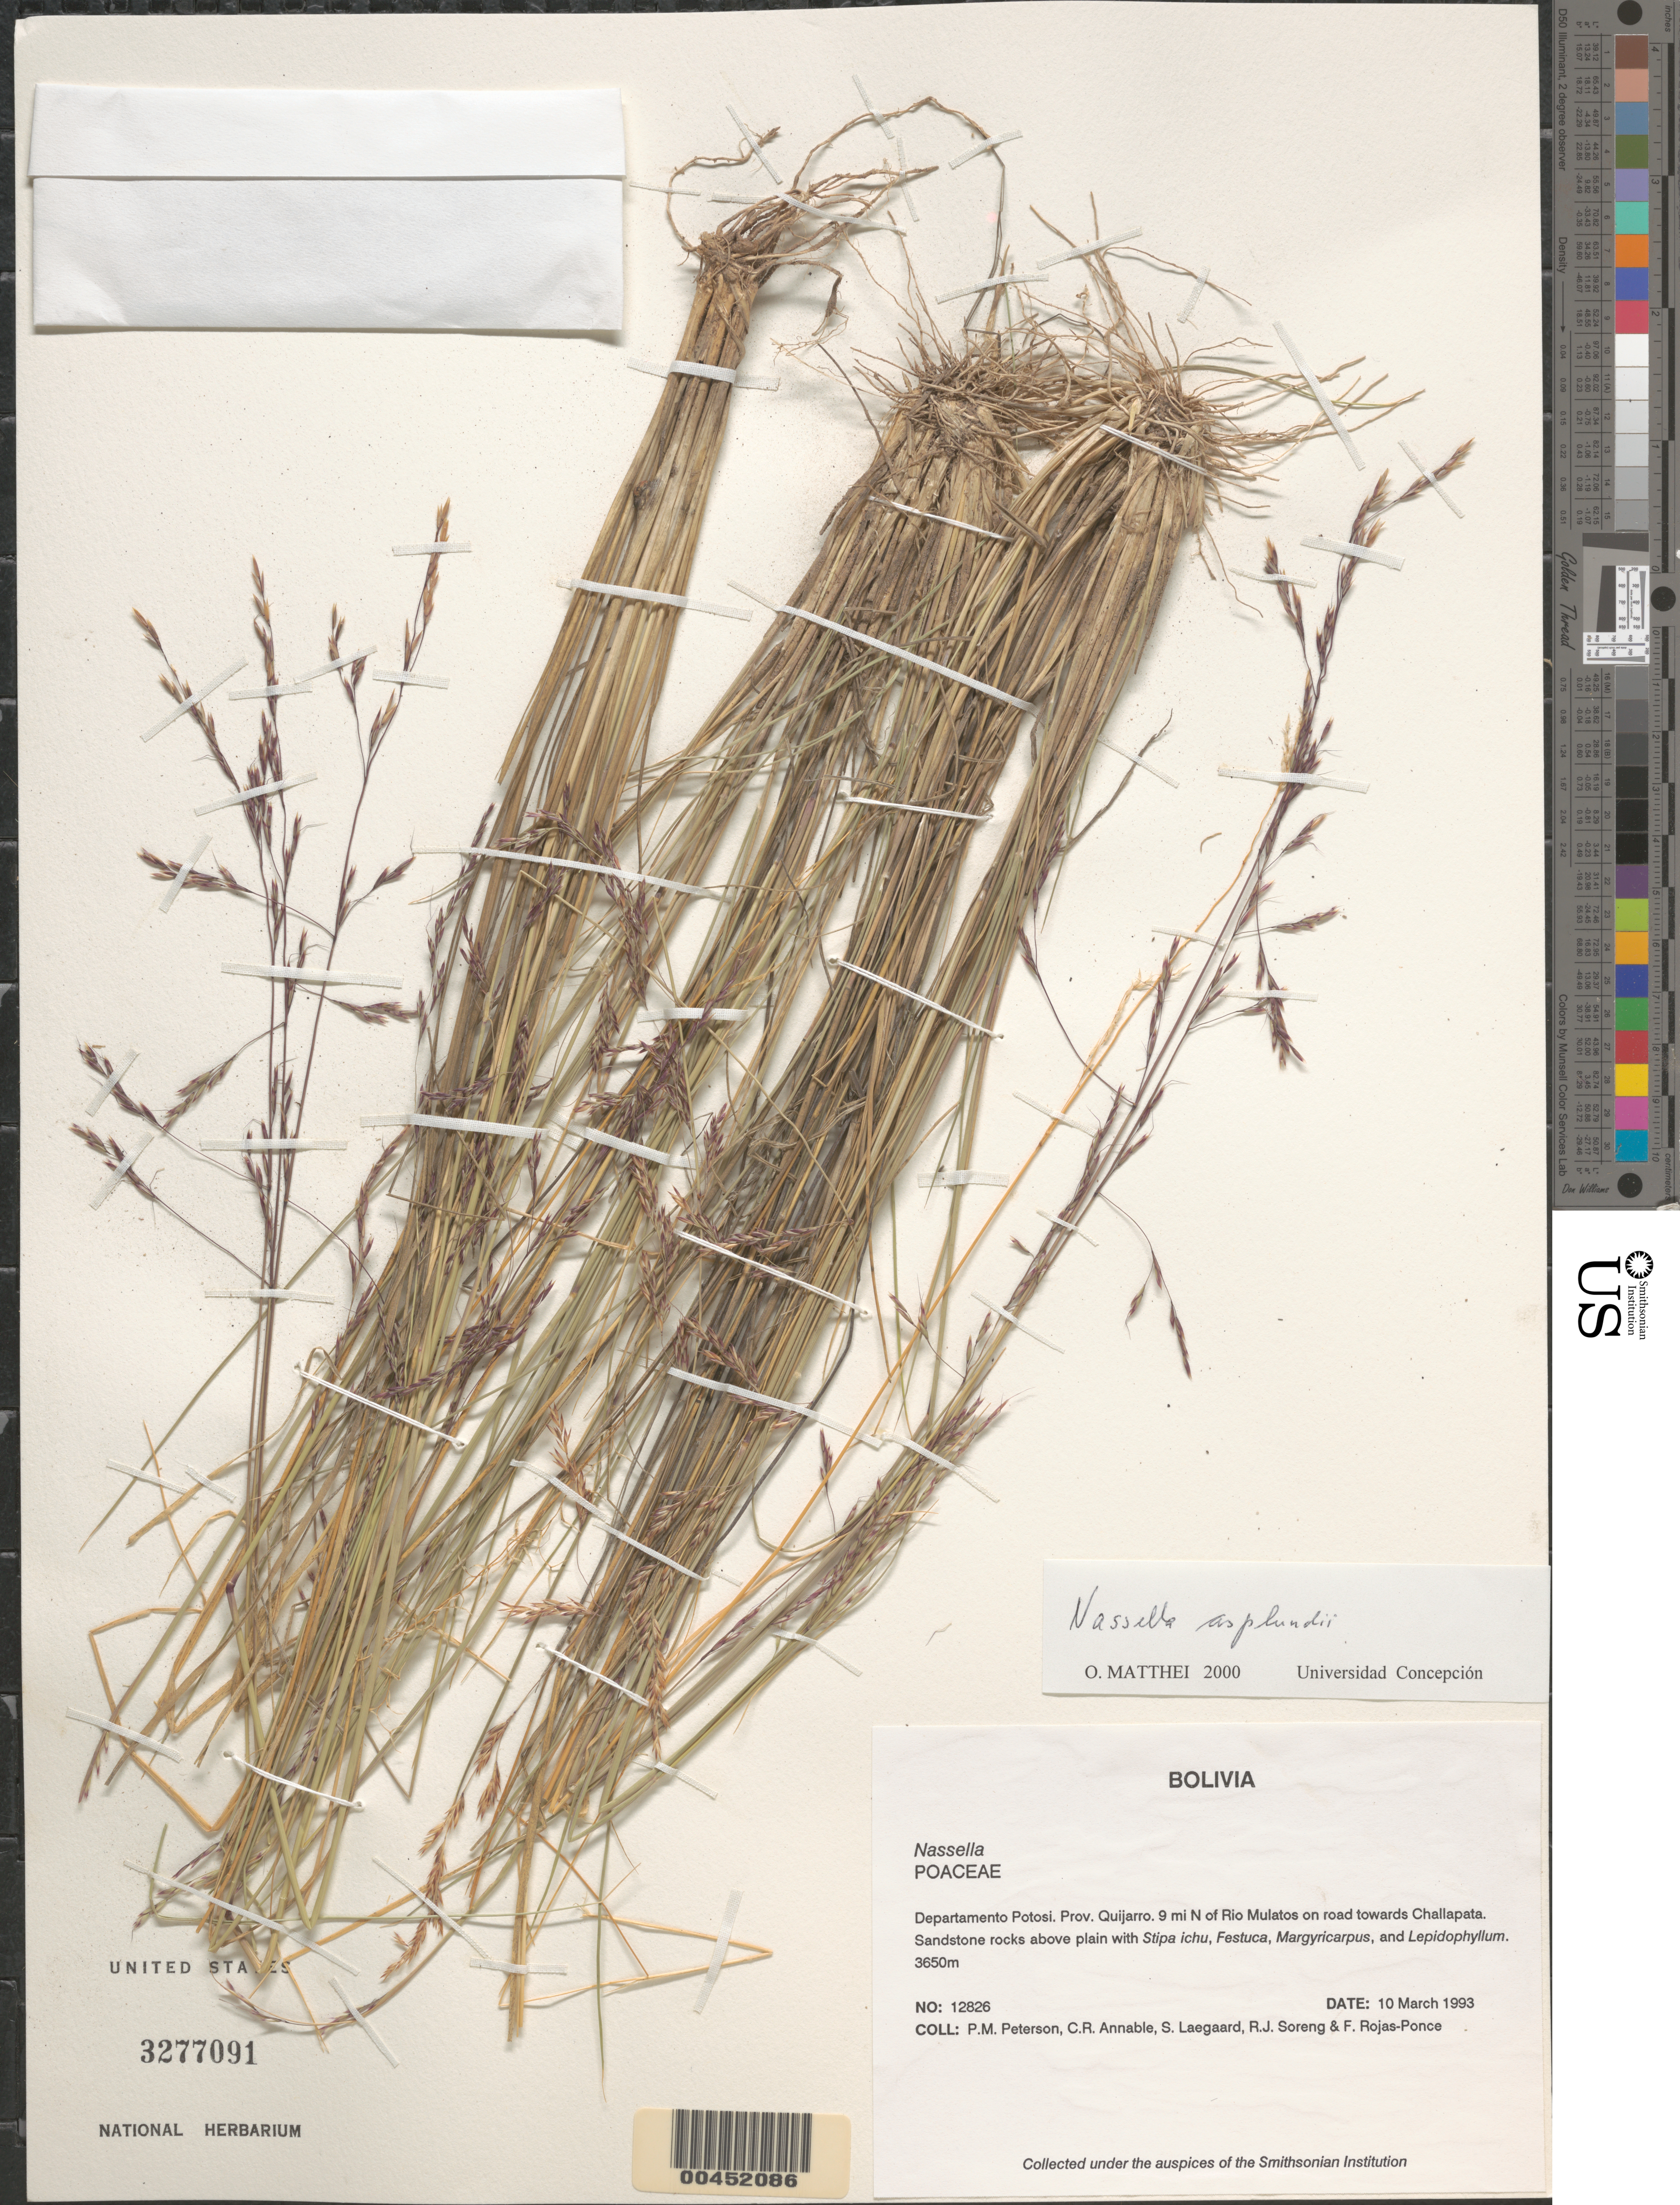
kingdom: Plantae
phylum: Tracheophyta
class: Liliopsida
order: Poales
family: Poaceae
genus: Nassella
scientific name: Nassella sp.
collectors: P. M. Peterson, C. R. Annable, S. Lægaard, R. J. Soreng & F. Rojas-Ponce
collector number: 12826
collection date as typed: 10 Mar 1993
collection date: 1993-03-10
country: Bolivia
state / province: Potosí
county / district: Quijarro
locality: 9 mi N of Rio Mulatos on road towards Challapata.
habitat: Sandstone rocks above plain with Stipa ichu, Festuca, Margyricarpus, and Lepidophyllum.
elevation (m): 3650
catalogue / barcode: US 3277091